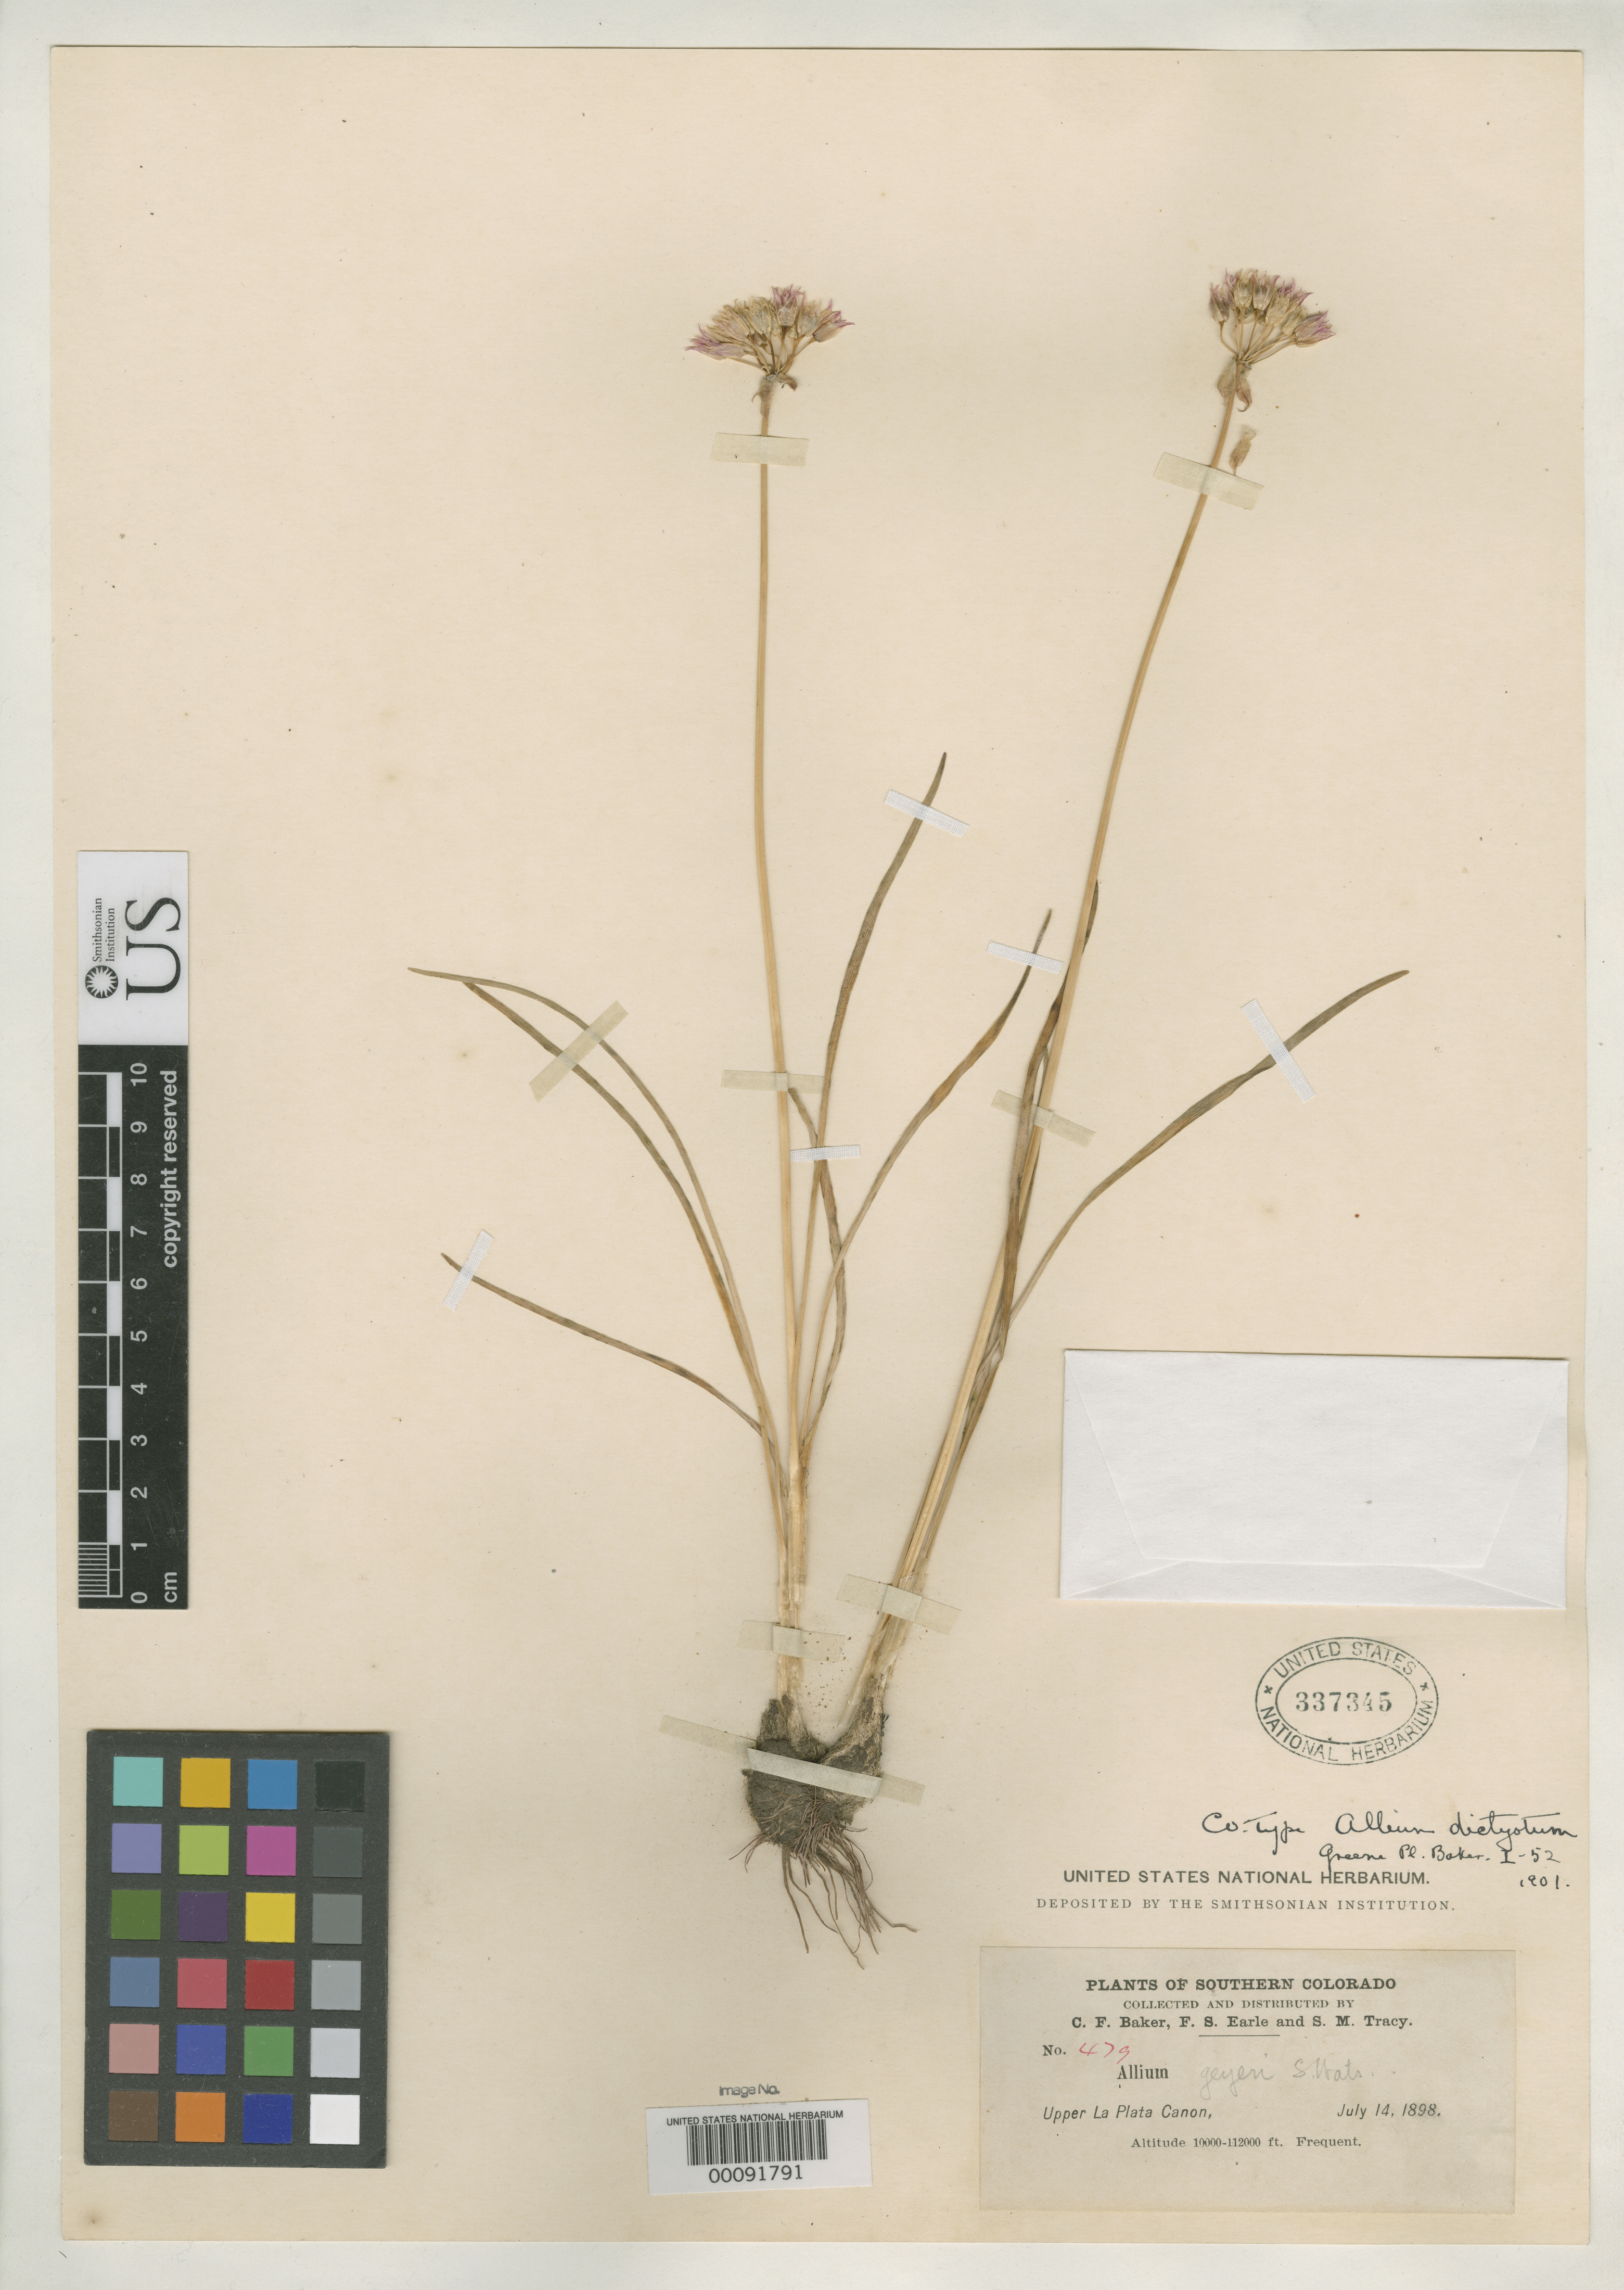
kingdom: Plantae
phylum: Tracheophyta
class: Liliopsida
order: Asparagales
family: Amaryllidaceae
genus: Allium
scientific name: Allium dictyotum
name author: Greene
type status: Syntype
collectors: C. F. Baker, F. S. Earle & S. M. Tracy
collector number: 479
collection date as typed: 14 Jul 1898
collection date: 1898-07-14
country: United States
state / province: Colorado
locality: La Plata Mountains, Cumberland Mine.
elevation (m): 3200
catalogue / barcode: US 337345